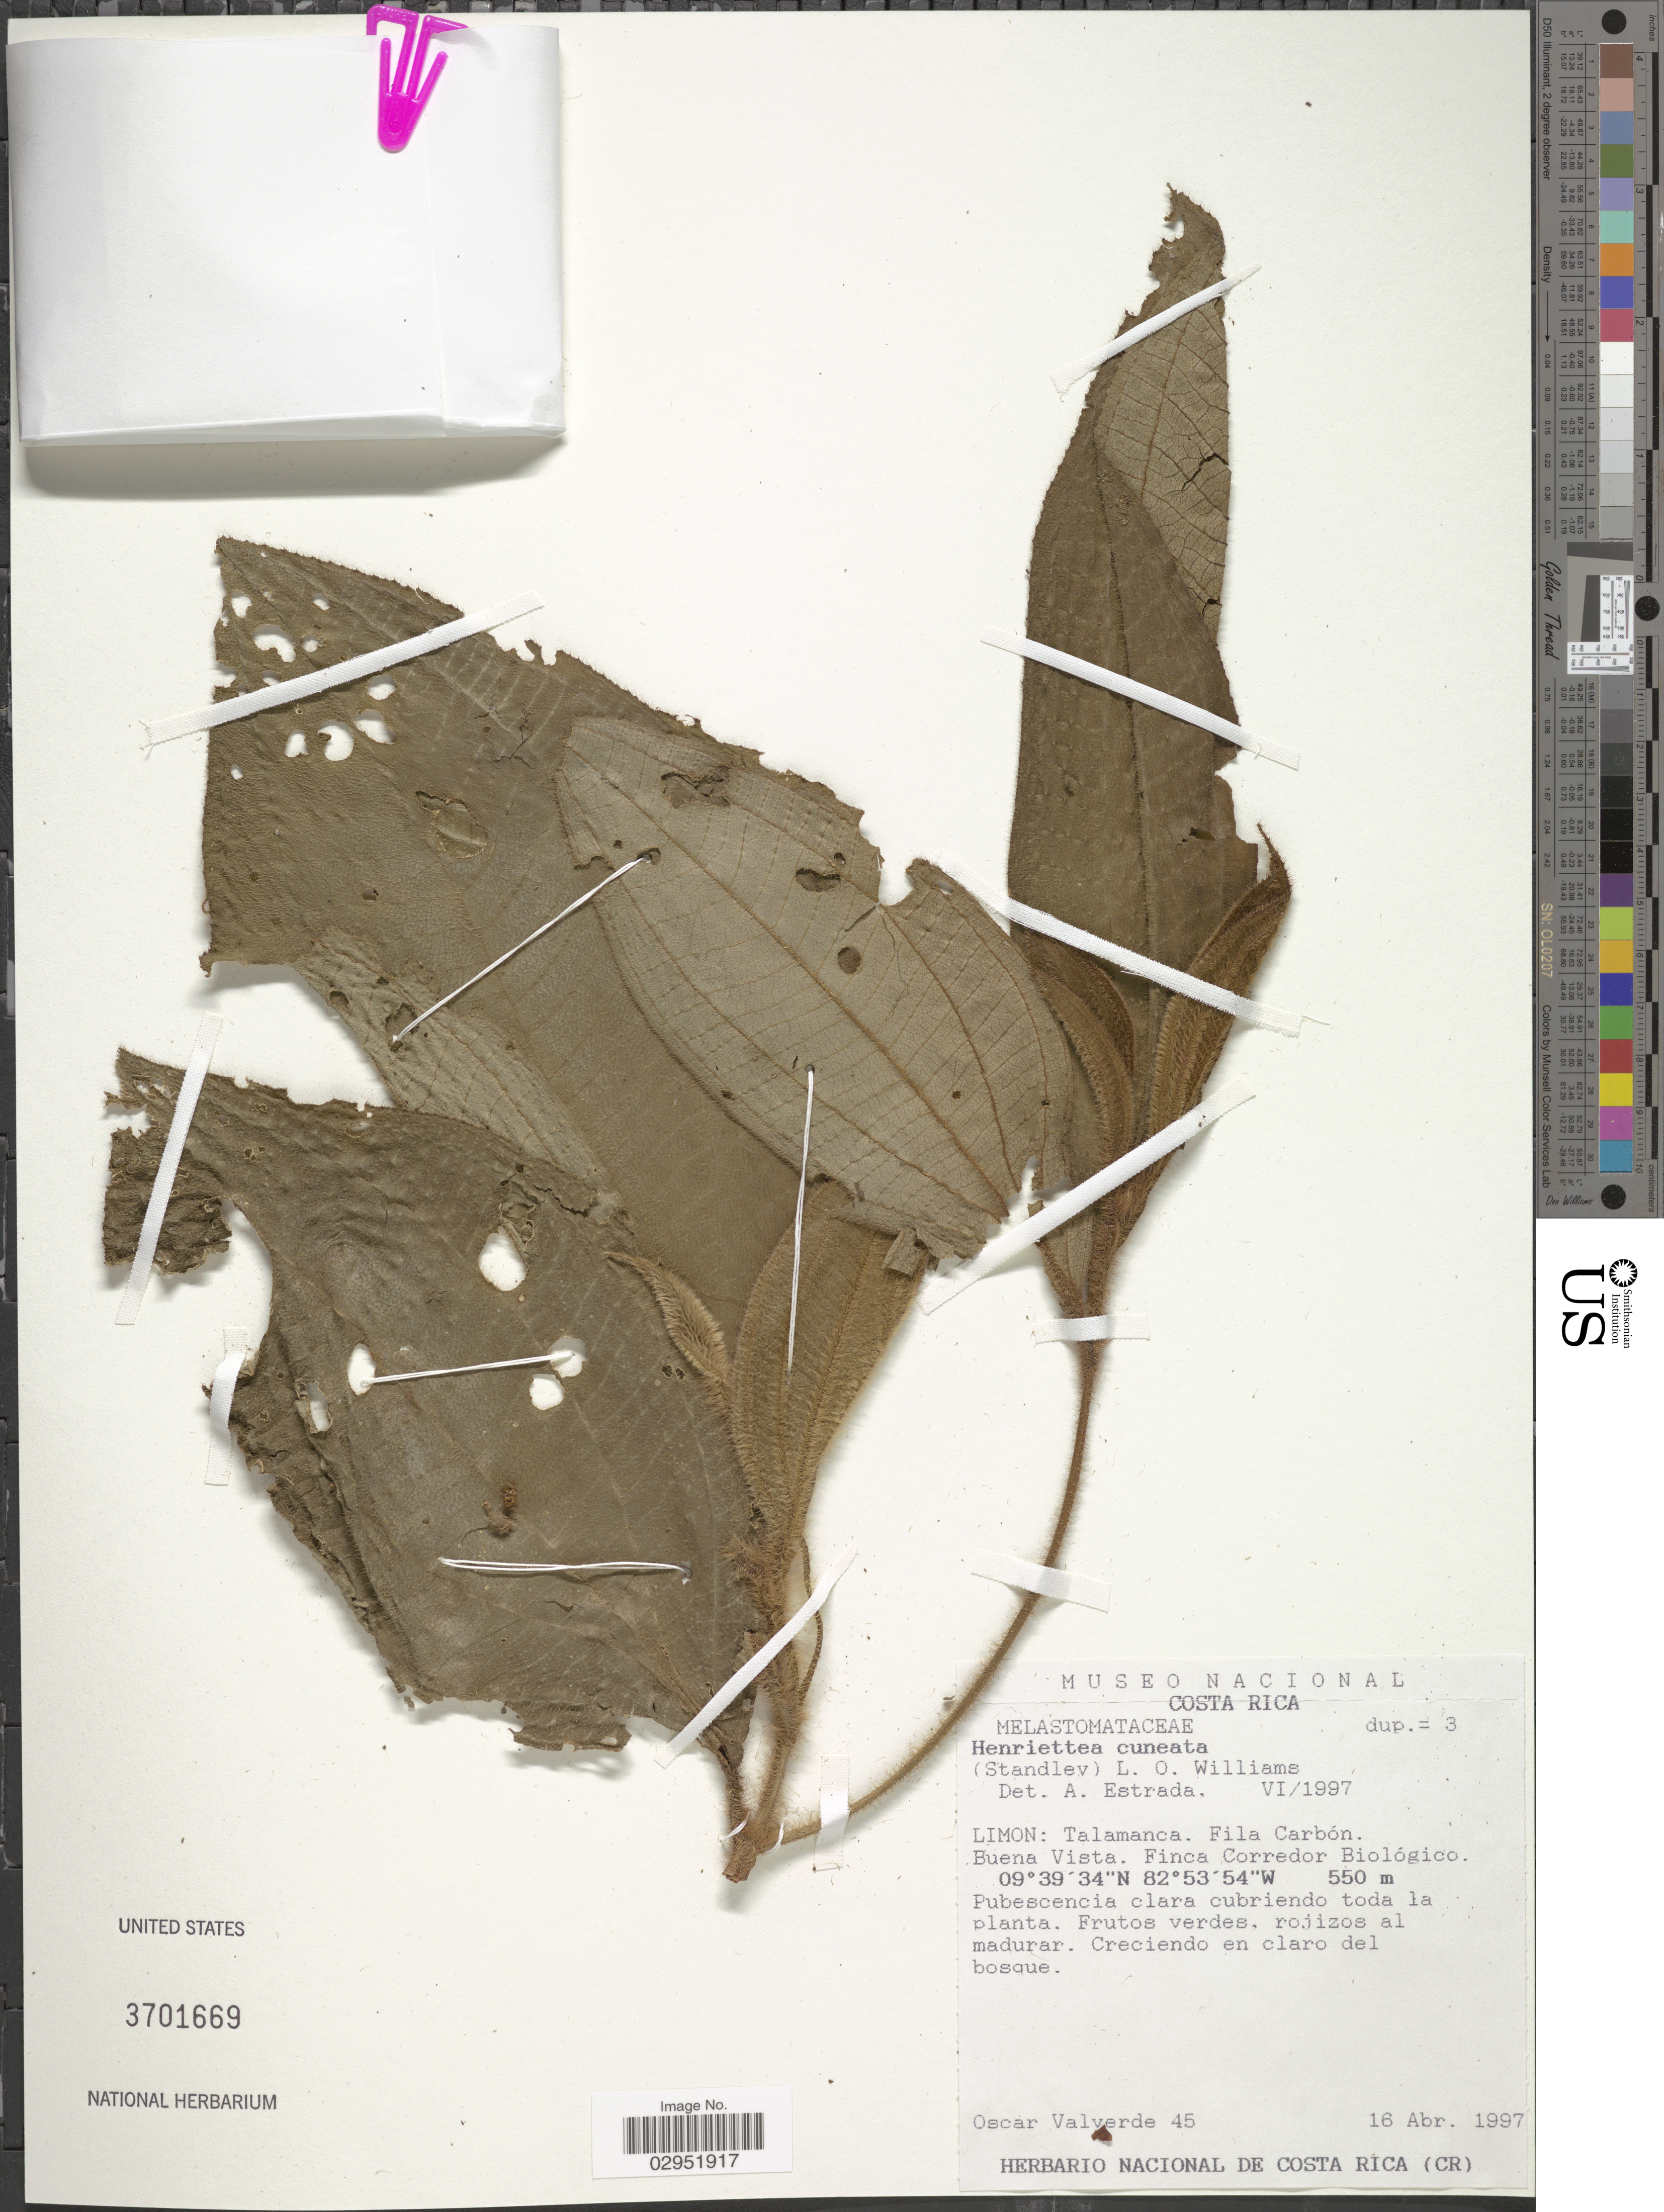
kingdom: Plantae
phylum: Tracheophyta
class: Magnoliopsida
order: Myrtales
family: Melastomataceae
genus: Henriettea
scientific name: Henriettea cuneata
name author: (Standl.) L.O. Williams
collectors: O. Valverde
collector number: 45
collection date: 1997-04-16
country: Costa Rica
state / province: Limón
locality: Talamanca. Fila Carbón. Buena Vista. Finca Corredor Biológico.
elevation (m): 550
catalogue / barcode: US 3701669